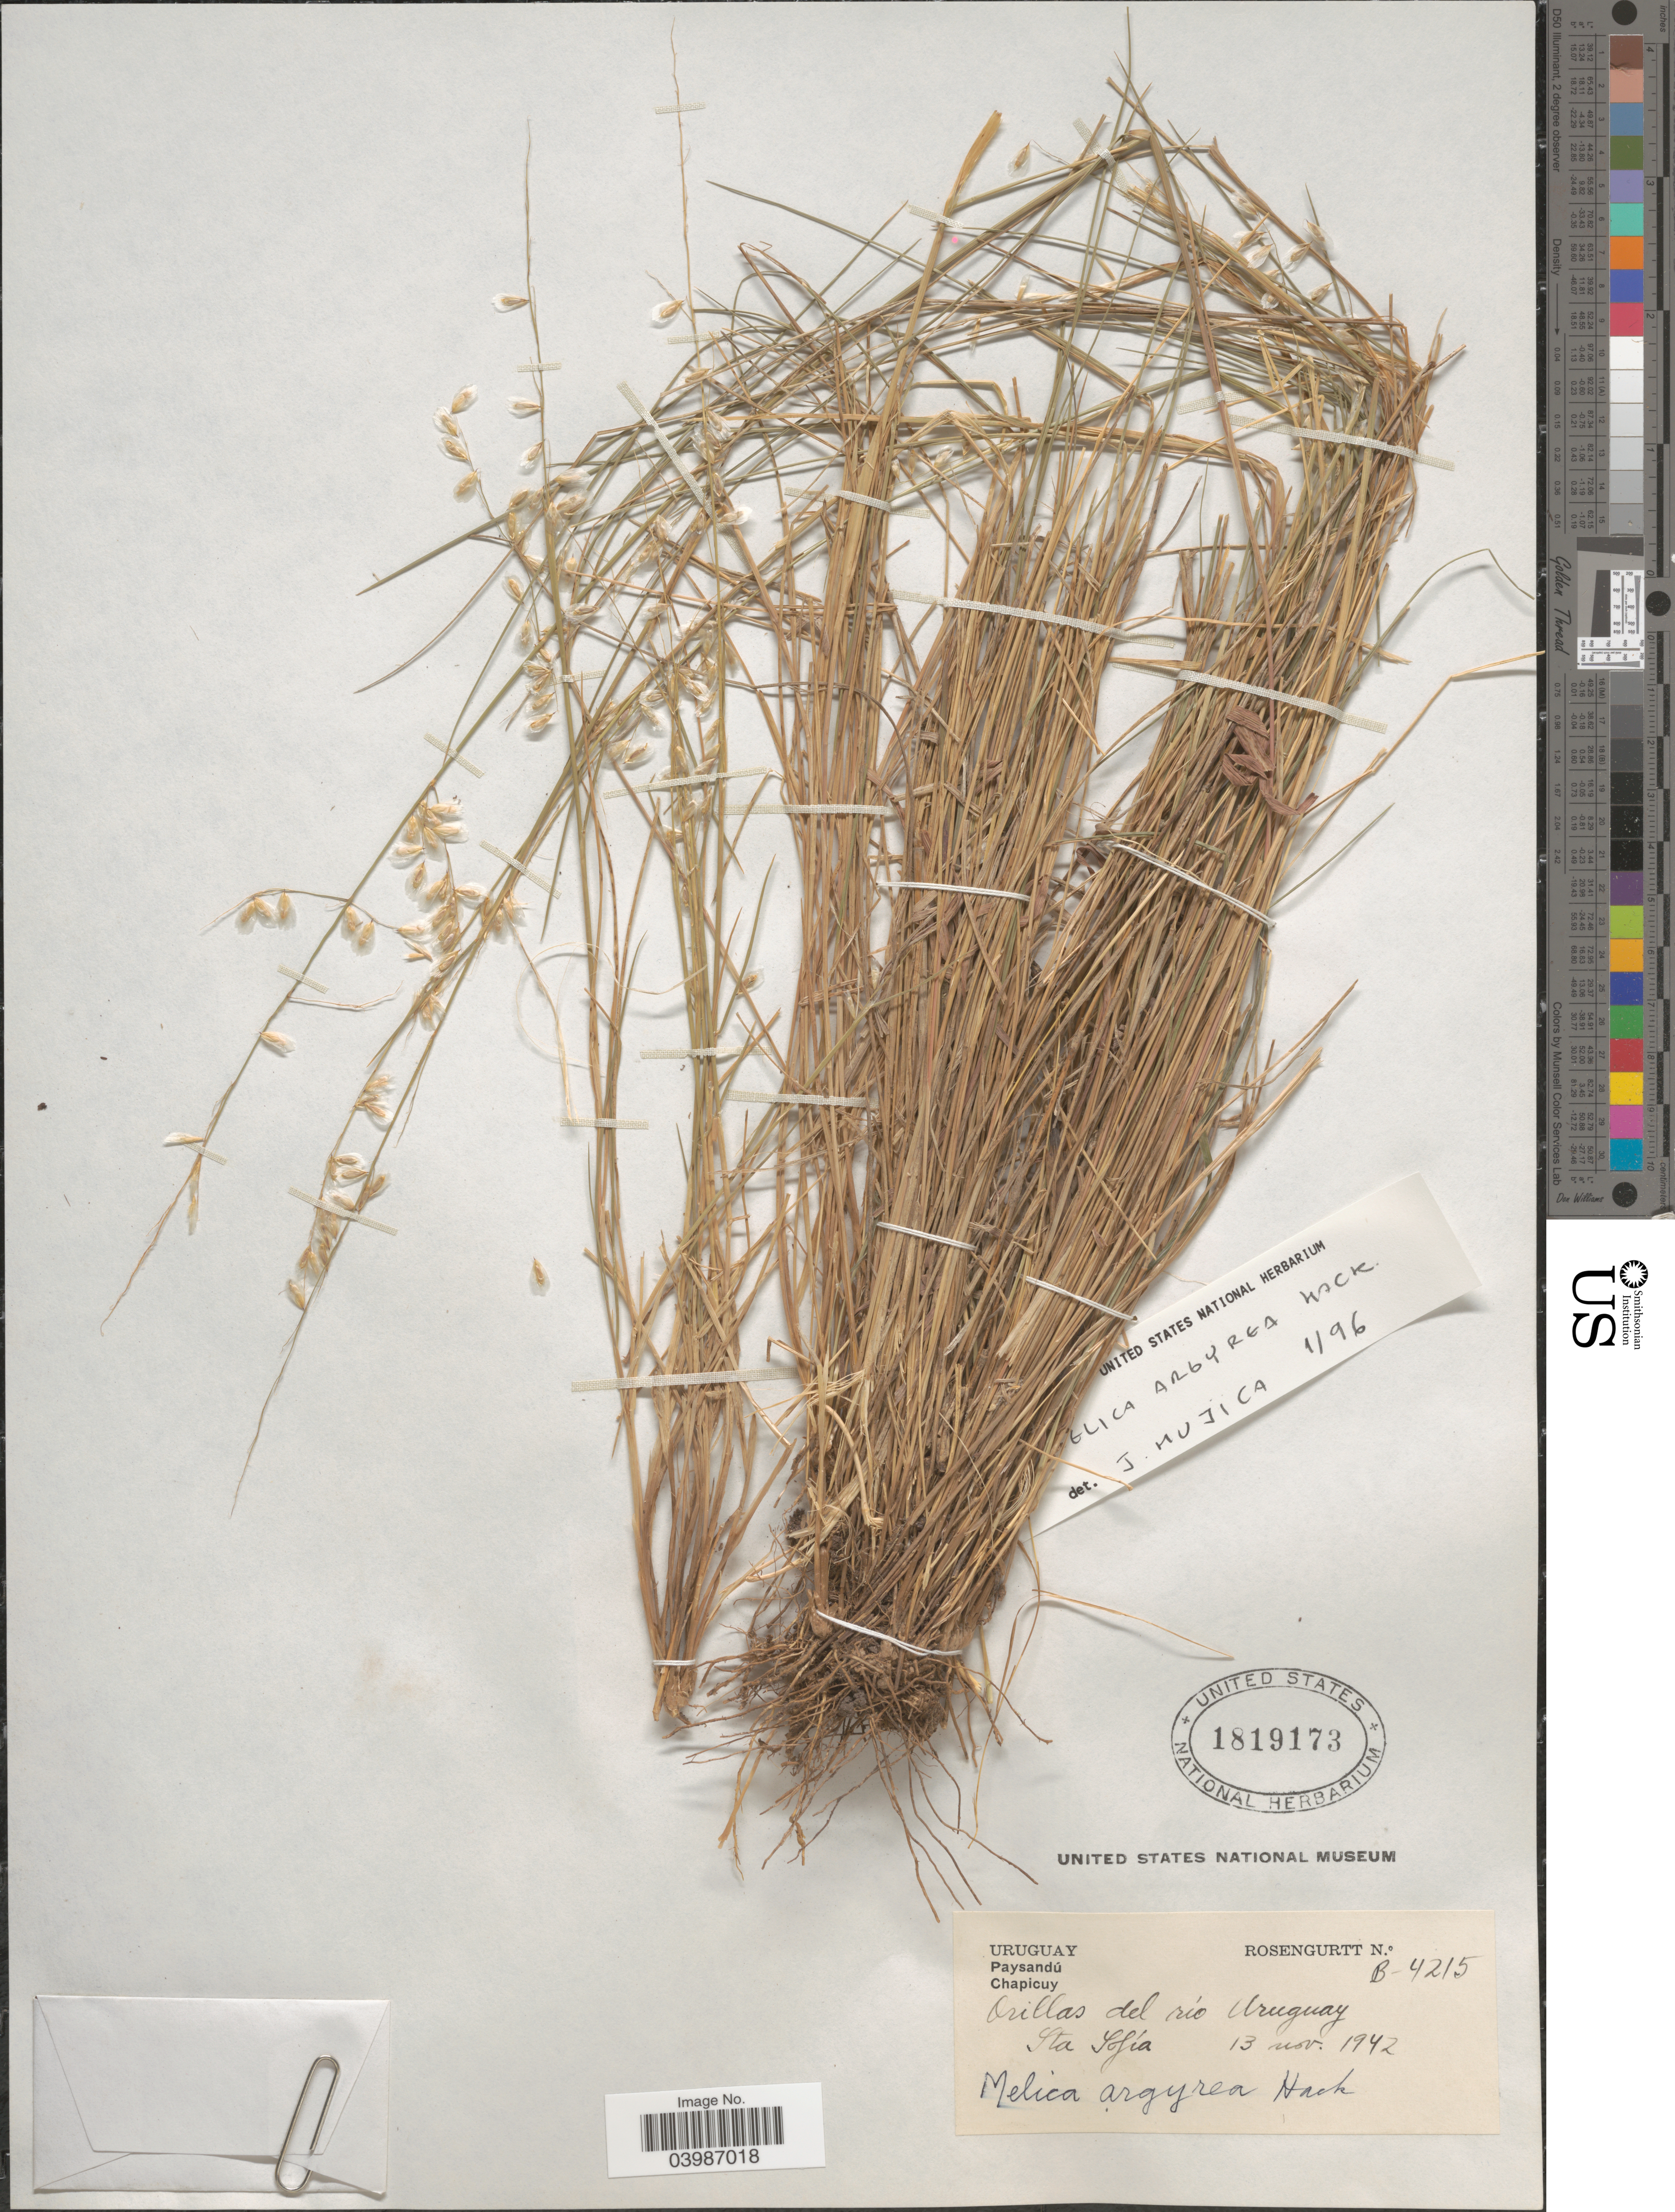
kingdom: Plantae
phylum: Tracheophyta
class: Liliopsida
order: Poales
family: Poaceae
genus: Melica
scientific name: Melica argyrea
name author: Hack. ex Stuck.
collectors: Rosengurtt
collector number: B-4215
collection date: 1942-11-13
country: Uruguay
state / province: Paysandu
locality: Chapicuy. Orillas del río Uruguay. Sta Sofía.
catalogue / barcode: US 1819173